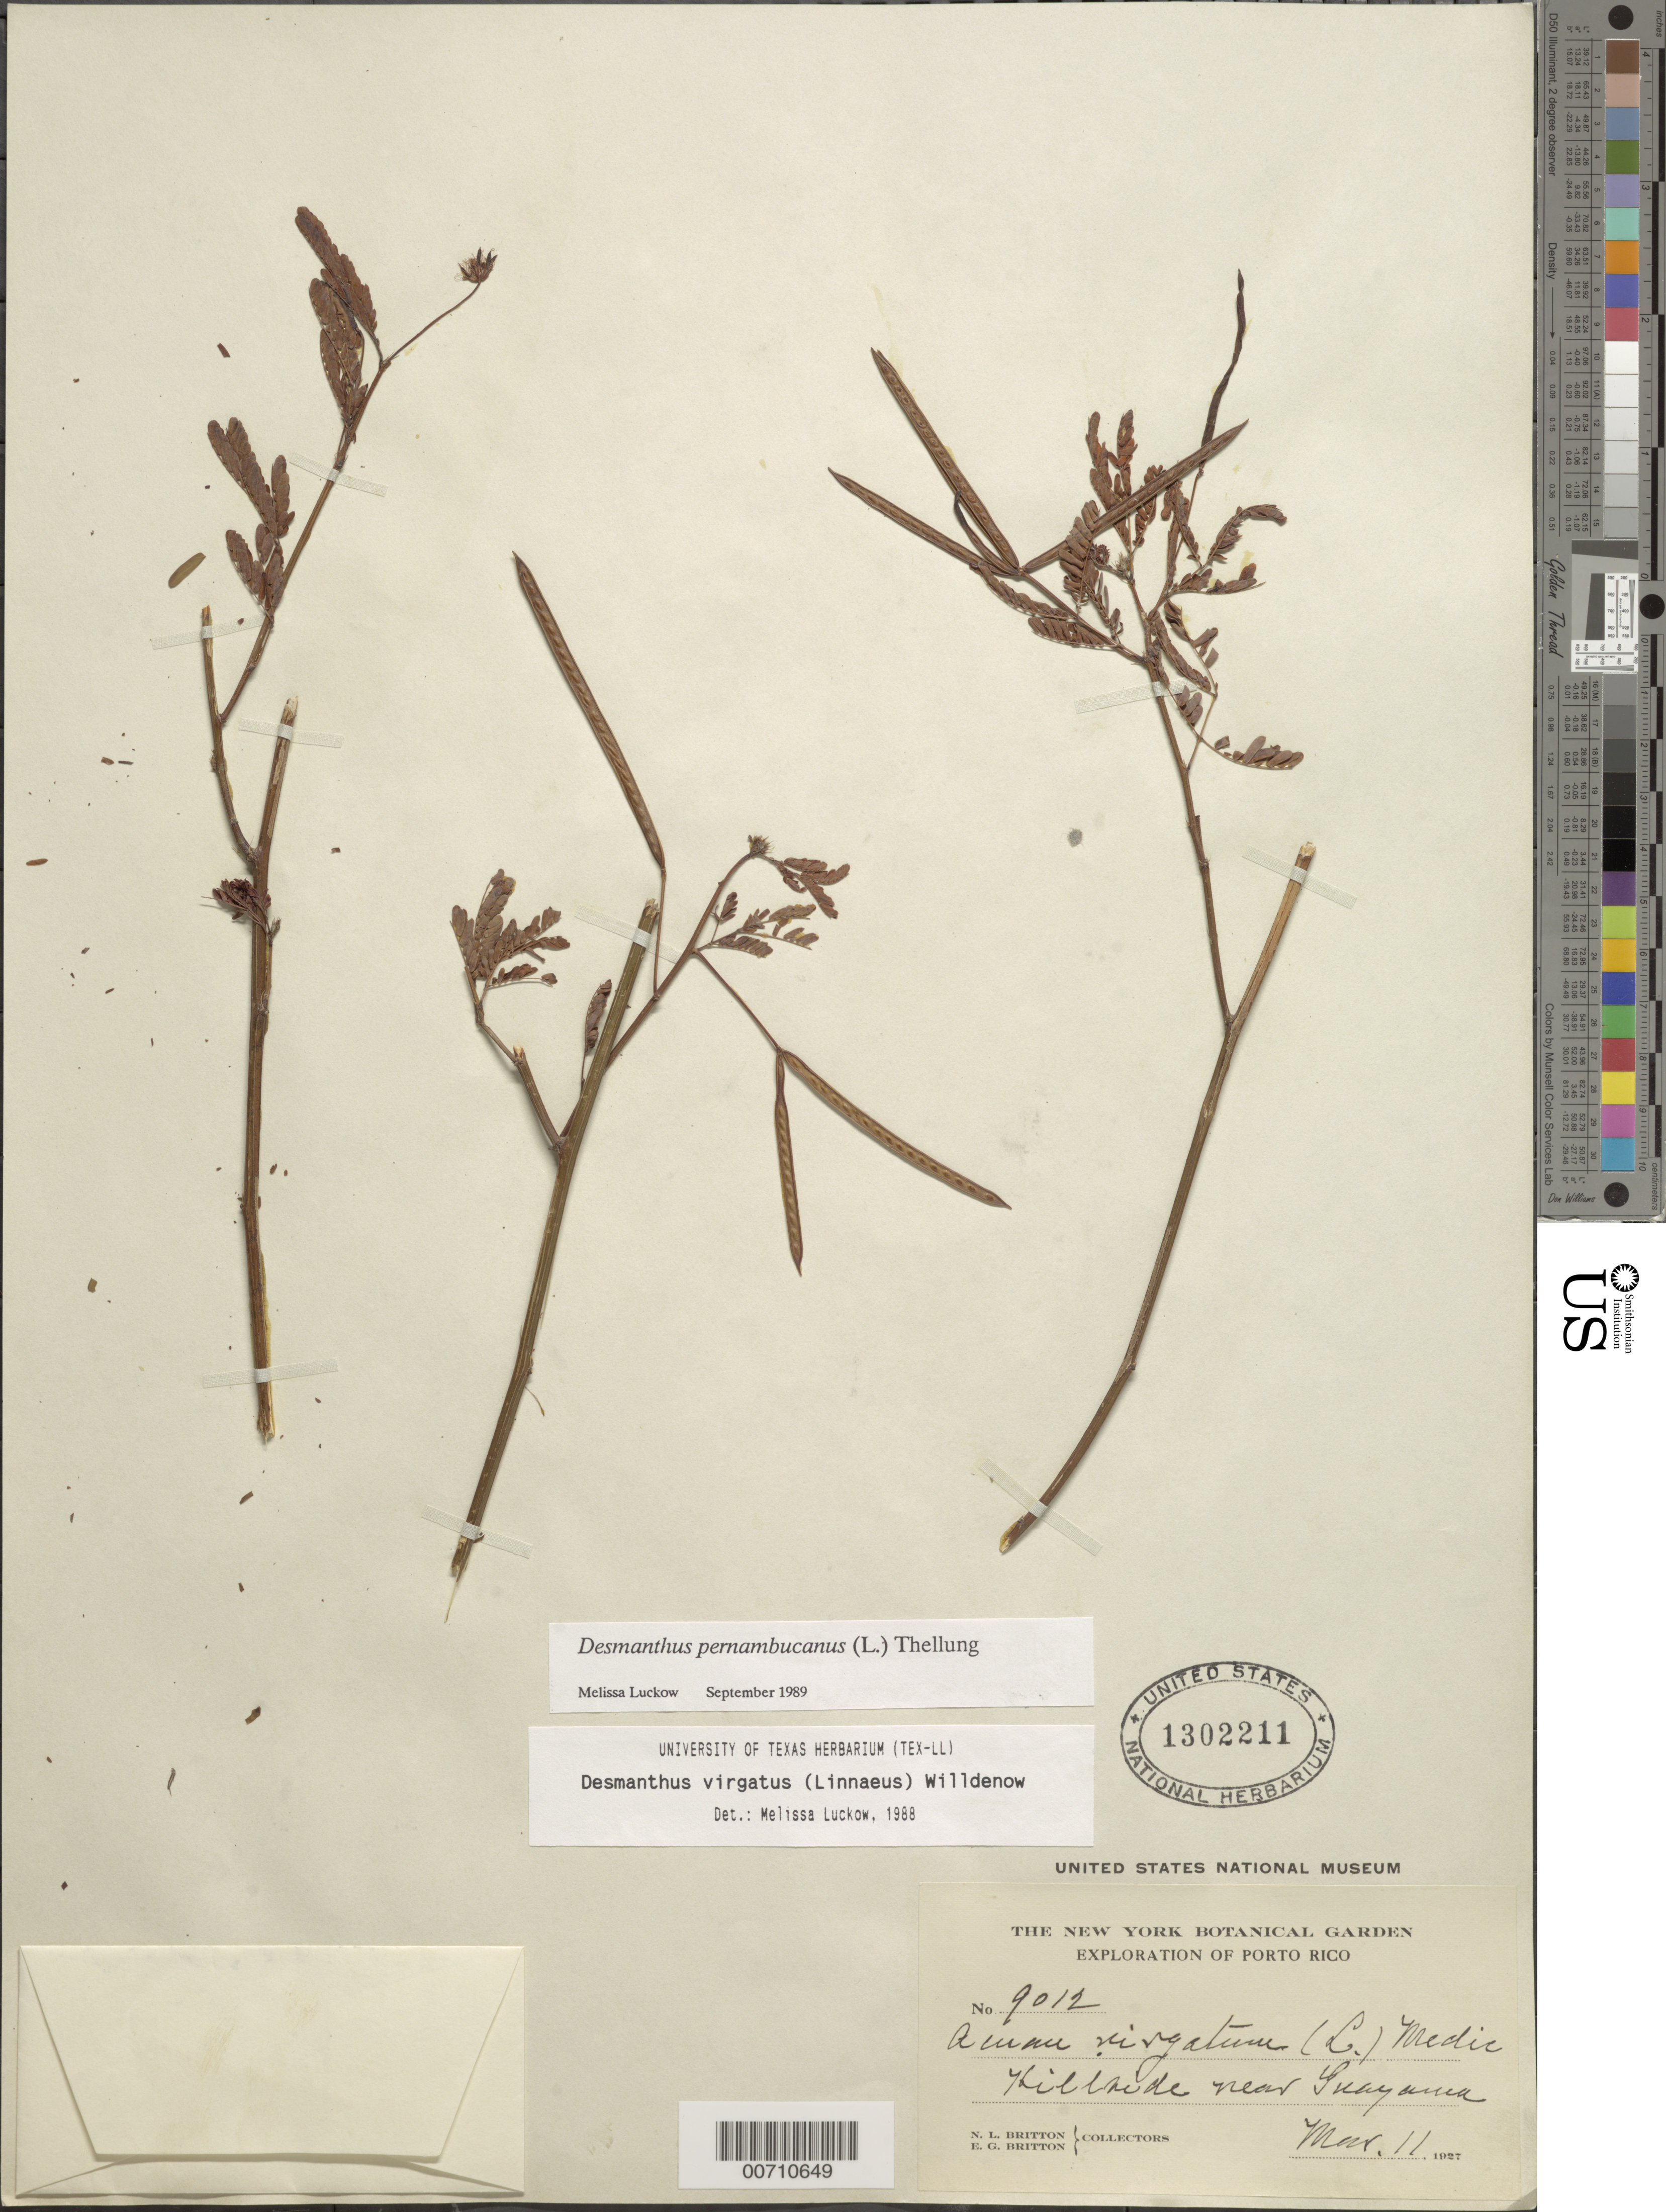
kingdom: Plantae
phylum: Tracheophyta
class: Magnoliopsida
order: Fabales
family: Fabaceae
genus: Desmanthus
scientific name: Desmanthus pernambucanus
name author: (L.) Thell.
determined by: Luckow, M. A.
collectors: N. Britton & E. G. Britton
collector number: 9012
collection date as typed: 11 Mar 1927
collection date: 1927-03-11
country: Puerto Rico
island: Greater Antilles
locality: Guayama, near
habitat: Hillside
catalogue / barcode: US 1302211